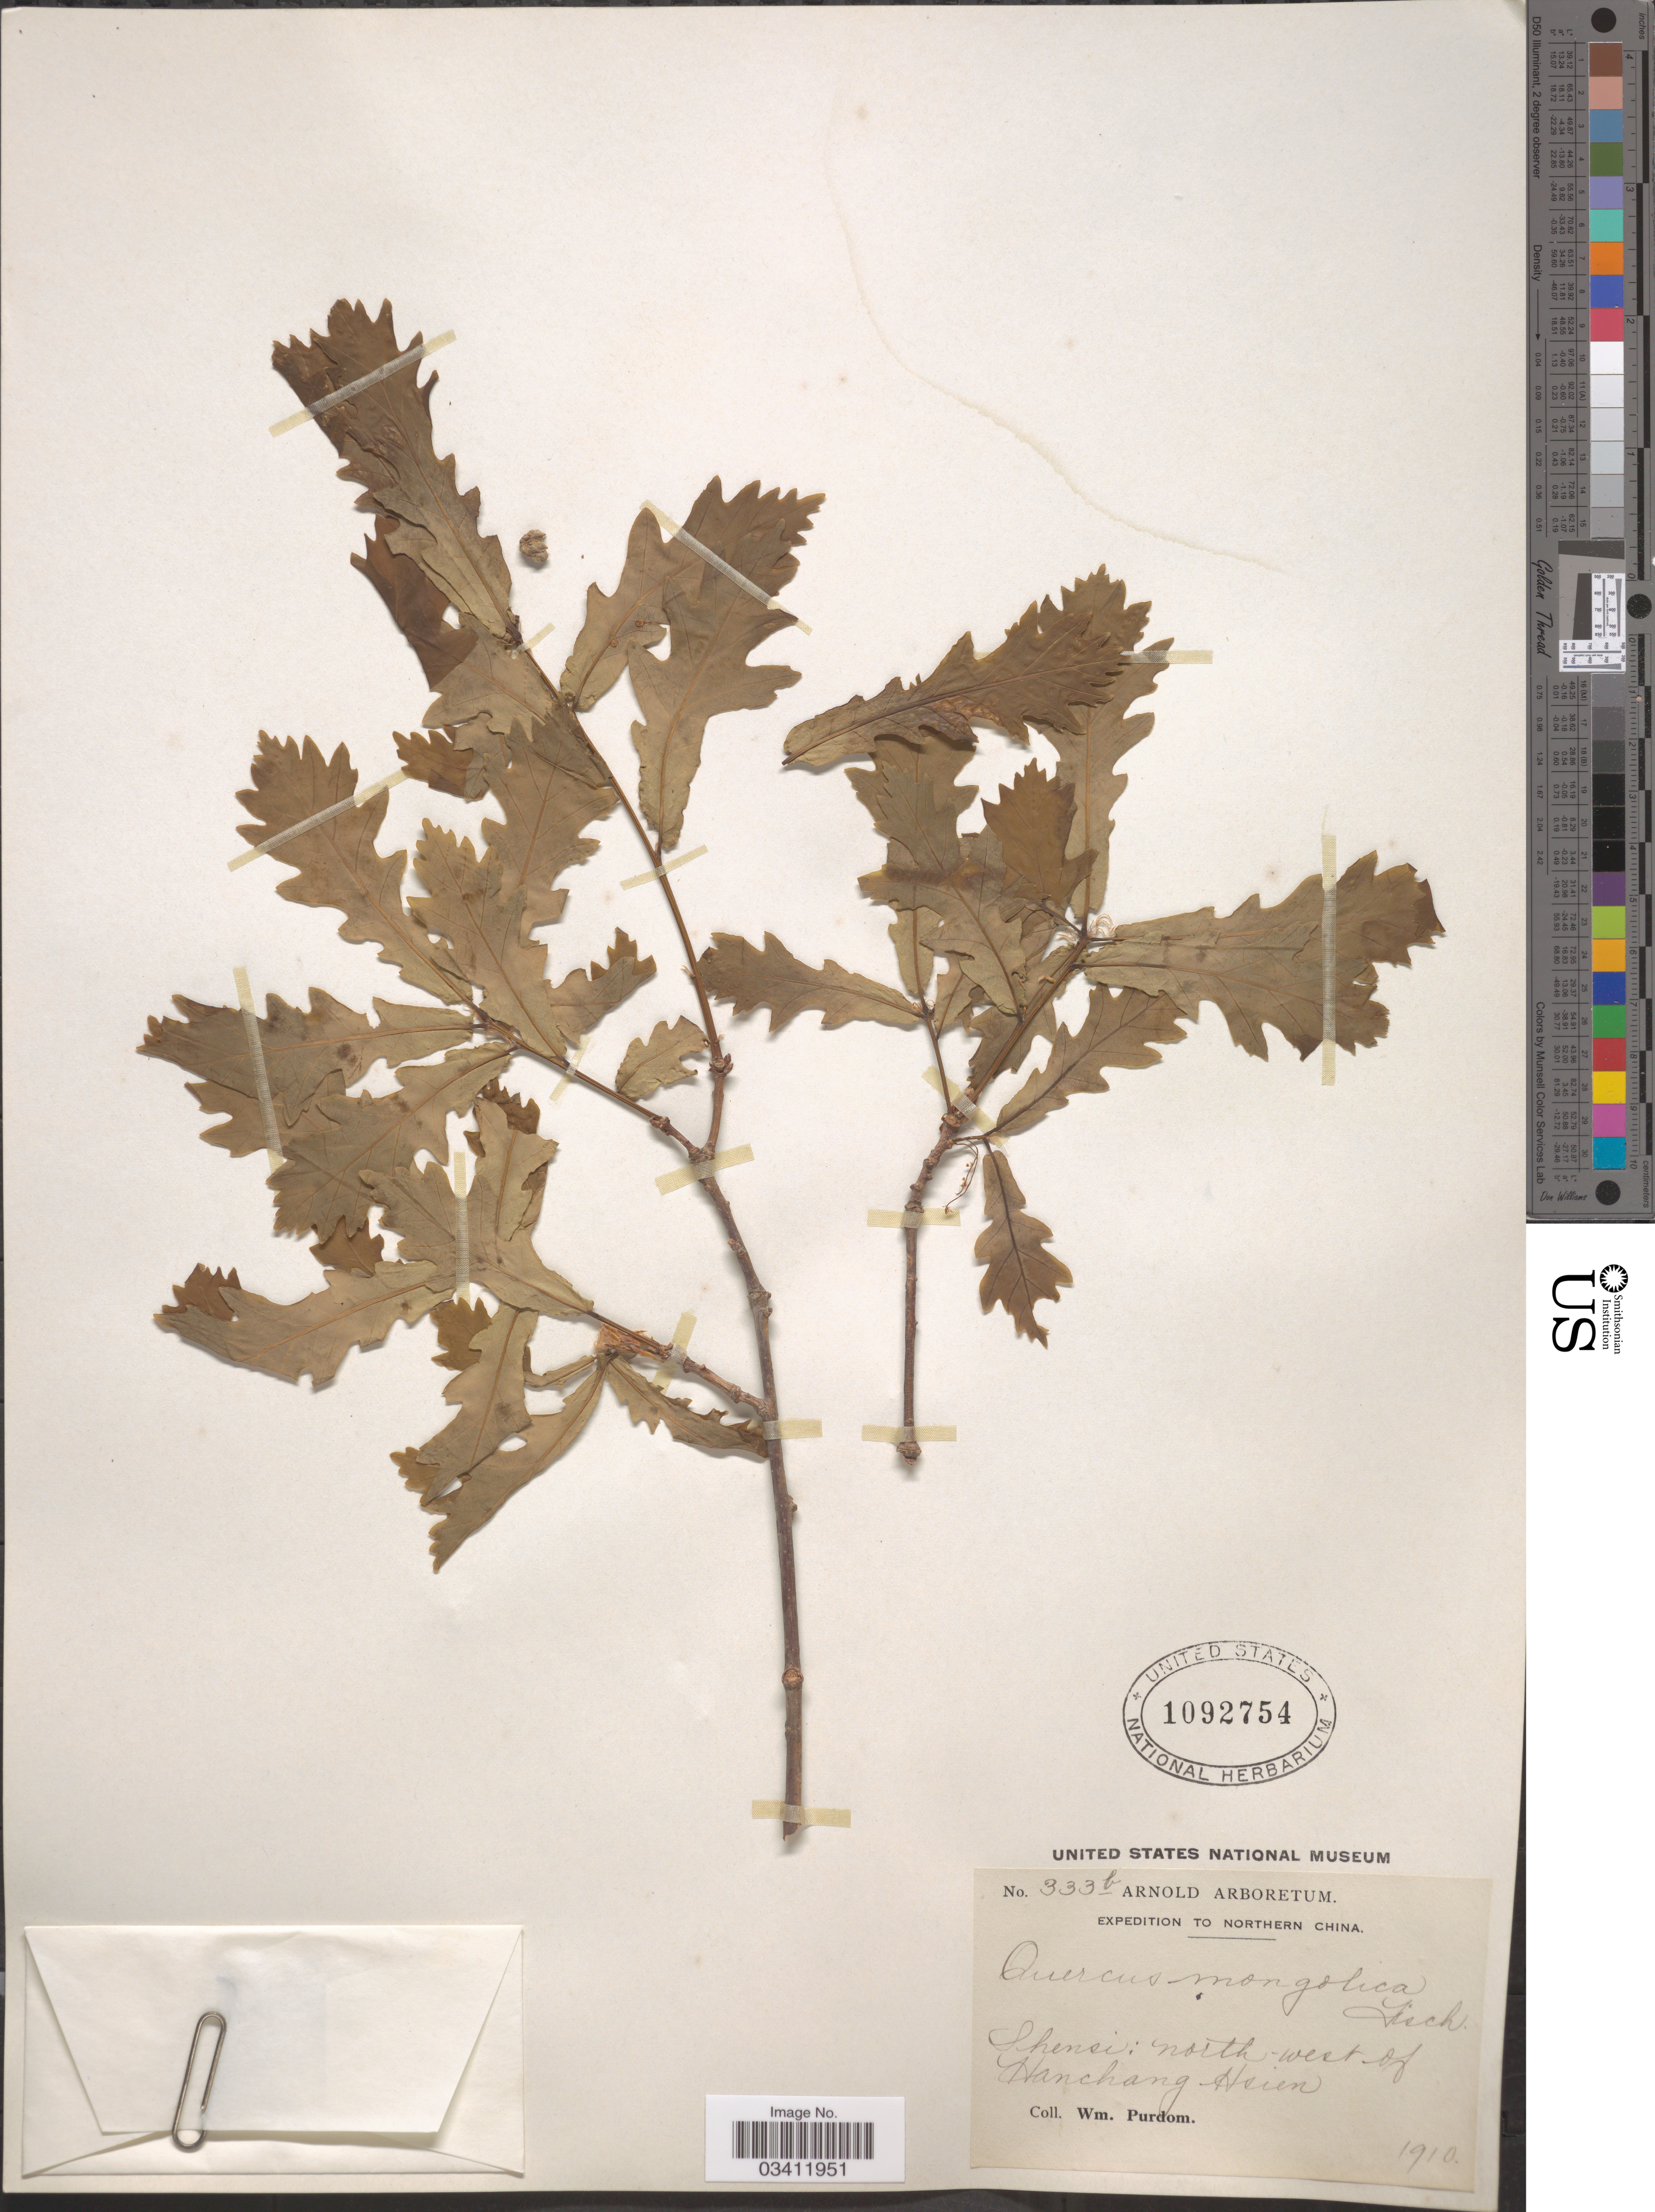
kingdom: Plantae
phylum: Tracheophyta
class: Magnoliopsida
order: Fagales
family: Fagaceae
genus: Quercus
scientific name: Quercus mongolica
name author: Fisch. ex Ledeb.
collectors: W. Purdom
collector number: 333b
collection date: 1910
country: China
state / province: Shaanxi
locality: Northern China. Shensi: north-west of Hanchang Hsien.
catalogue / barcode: US 1092754